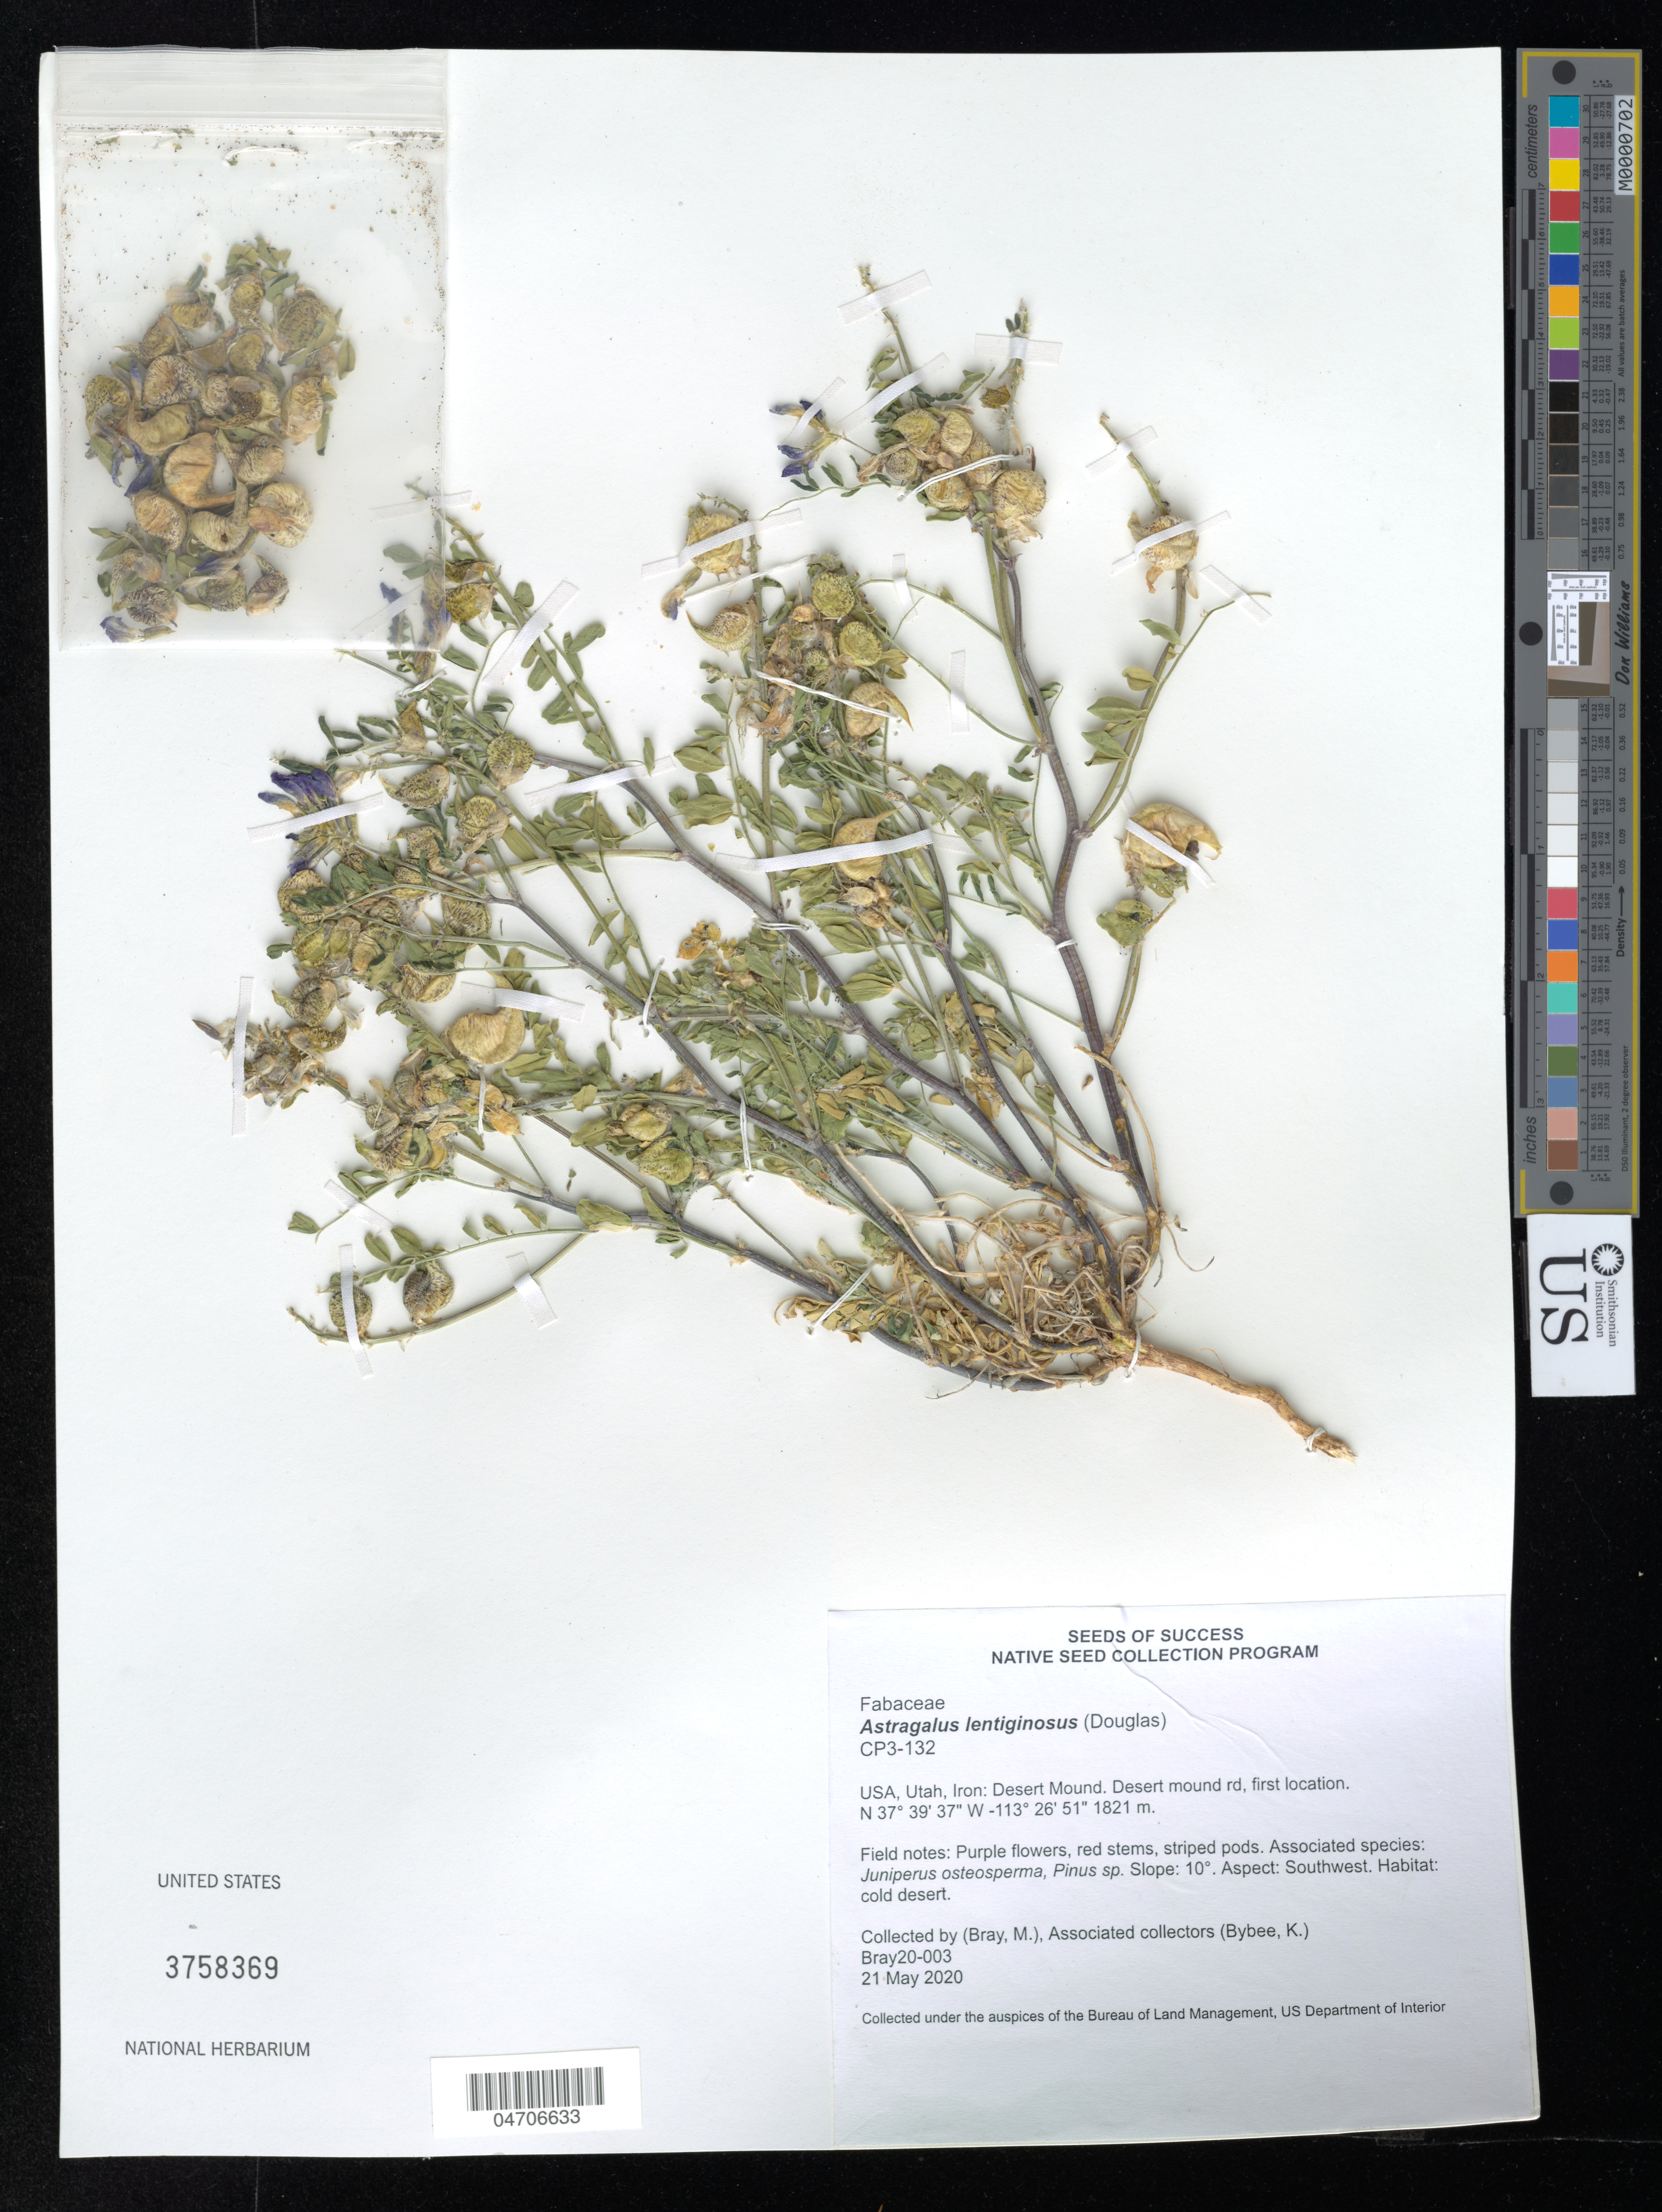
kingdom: Plantae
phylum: Tracheophyta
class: Magnoliopsida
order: Fabales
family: Fabaceae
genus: Astragalus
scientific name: Astragalus lentiginosus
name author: Douglas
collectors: F. Torchelsen & C. Quadros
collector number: Bray20-003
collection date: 2020-05-21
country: United States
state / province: Utah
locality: Iron: Desert Mound. Desert mound rd, first location.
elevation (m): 1821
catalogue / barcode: US 3758369